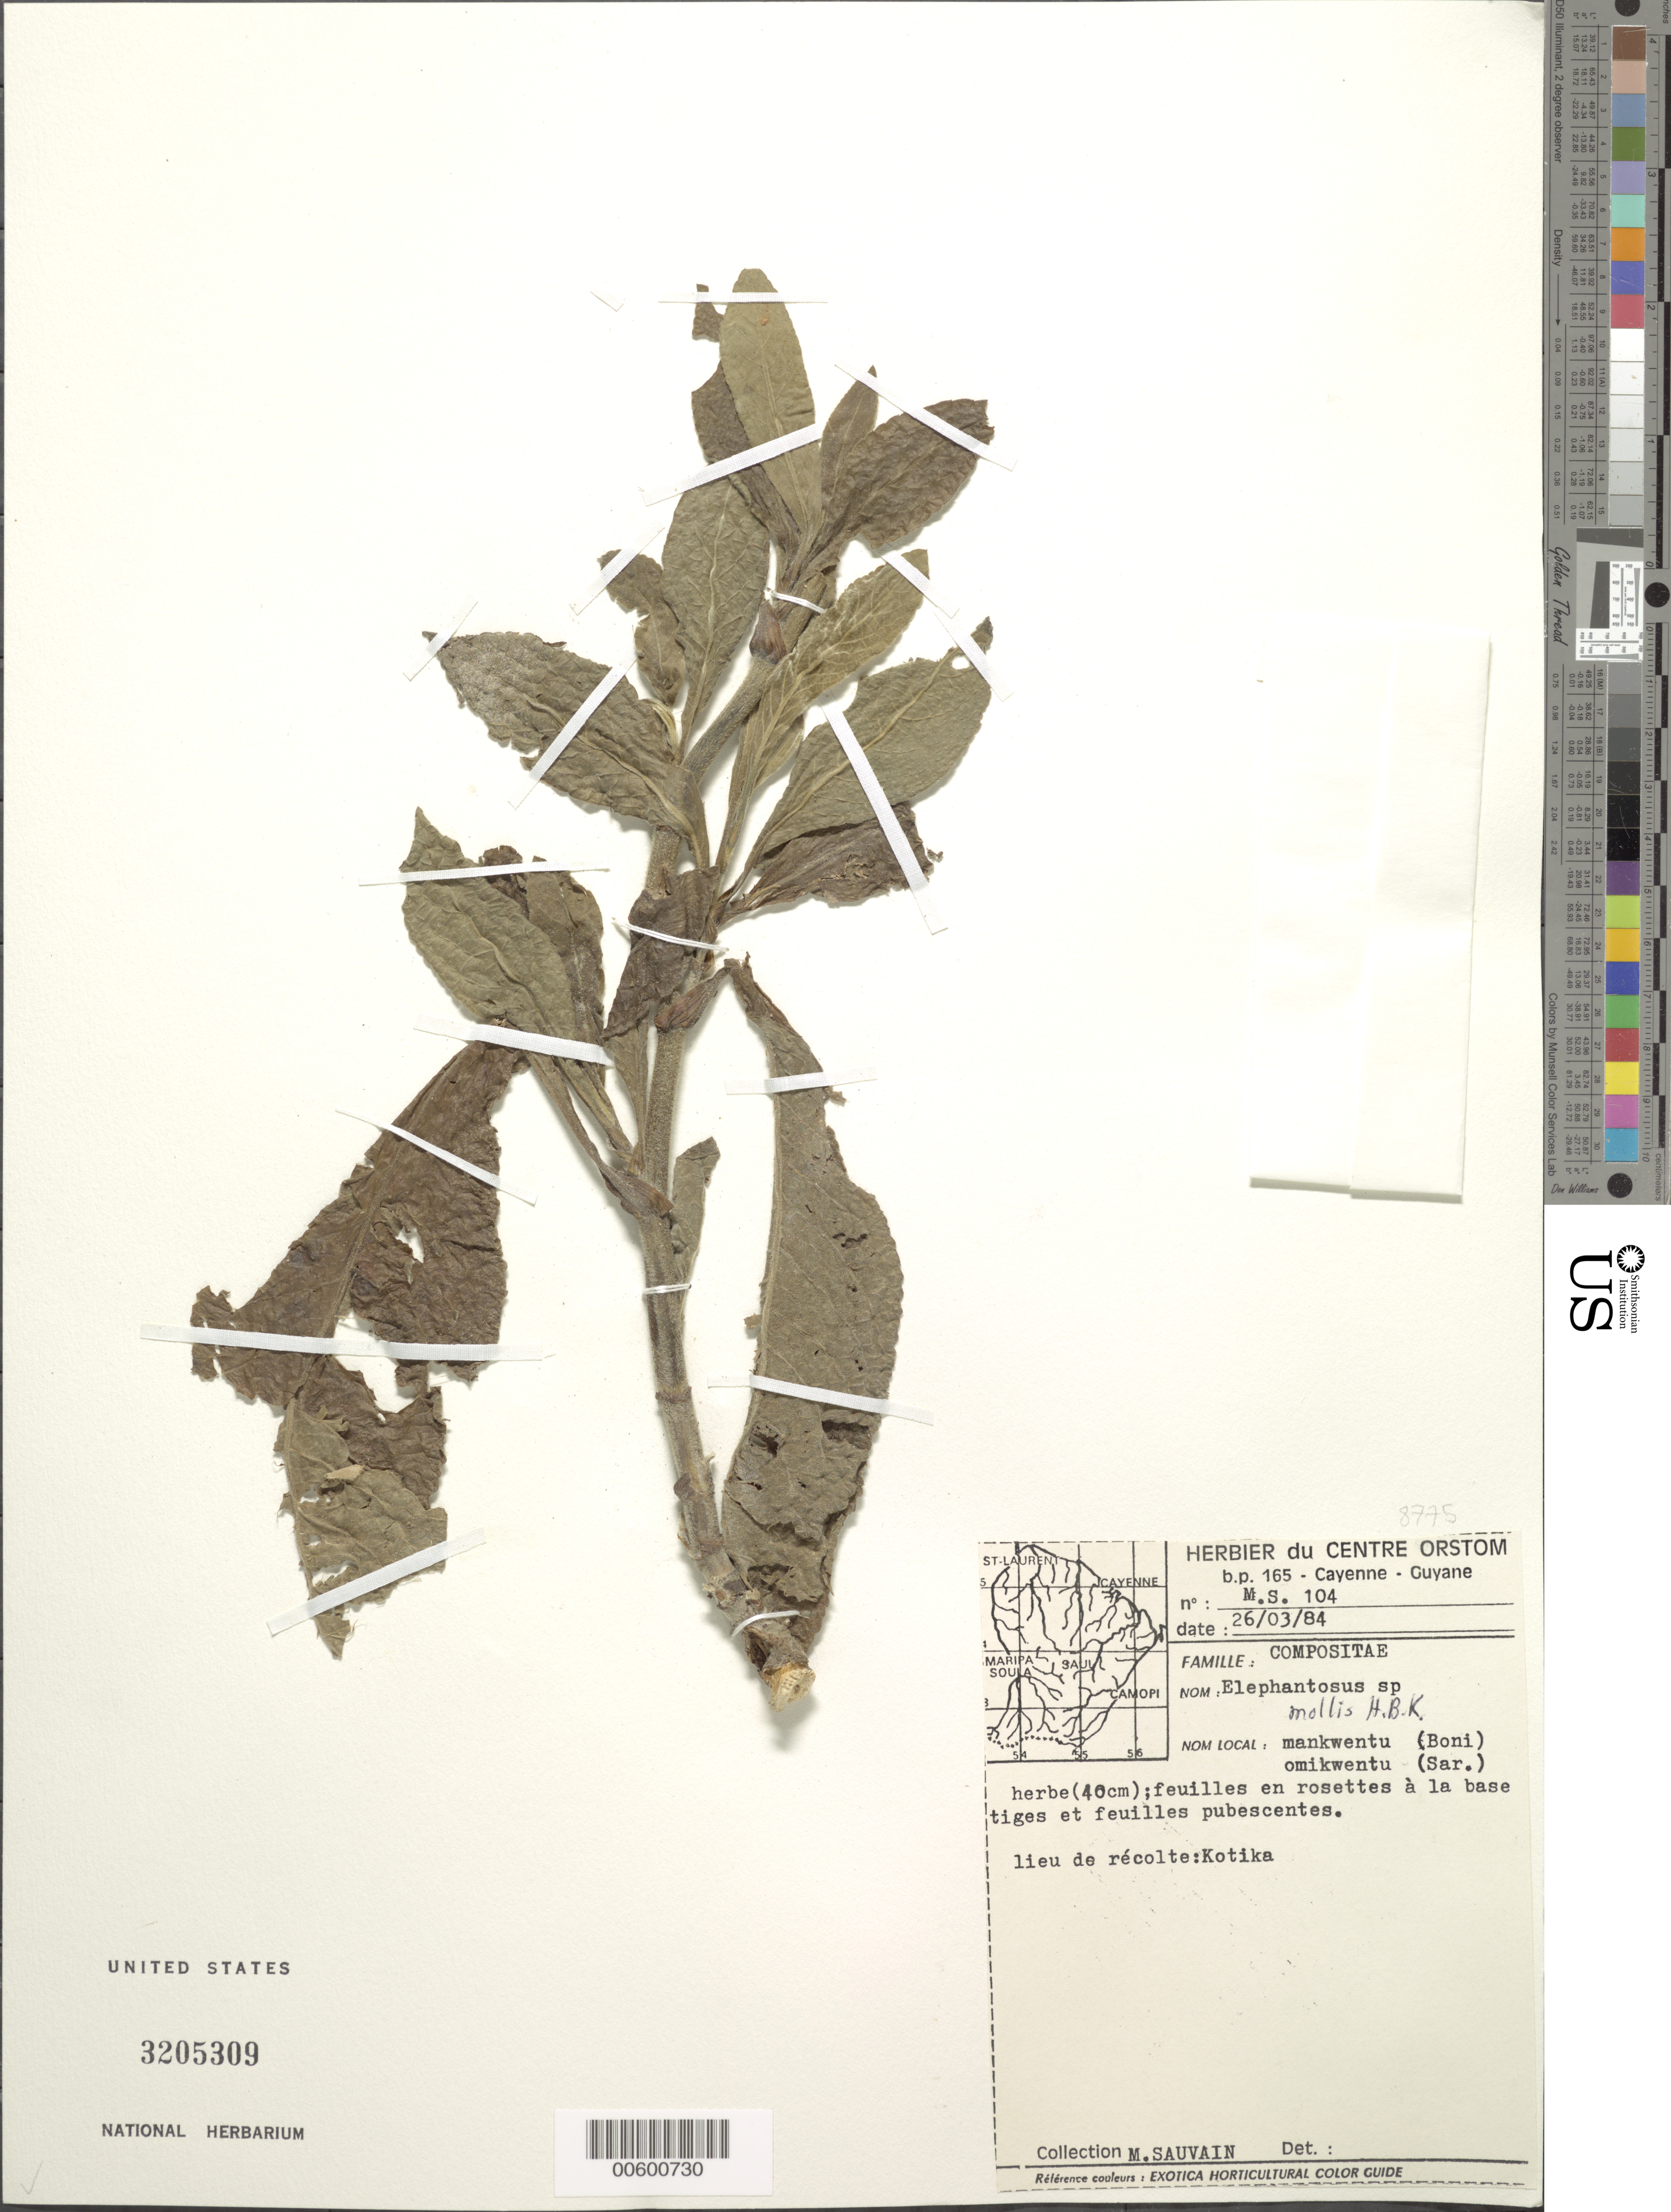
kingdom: Plantae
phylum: Tracheophyta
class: Magnoliopsida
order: Asterales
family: Asteraceae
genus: Elephantopus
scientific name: Elephantopus mollis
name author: Kunth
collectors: M. Sauvain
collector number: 104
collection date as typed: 26-Mar-84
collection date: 1984-03-26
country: French Guiana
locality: Kotika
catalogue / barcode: US 3205309